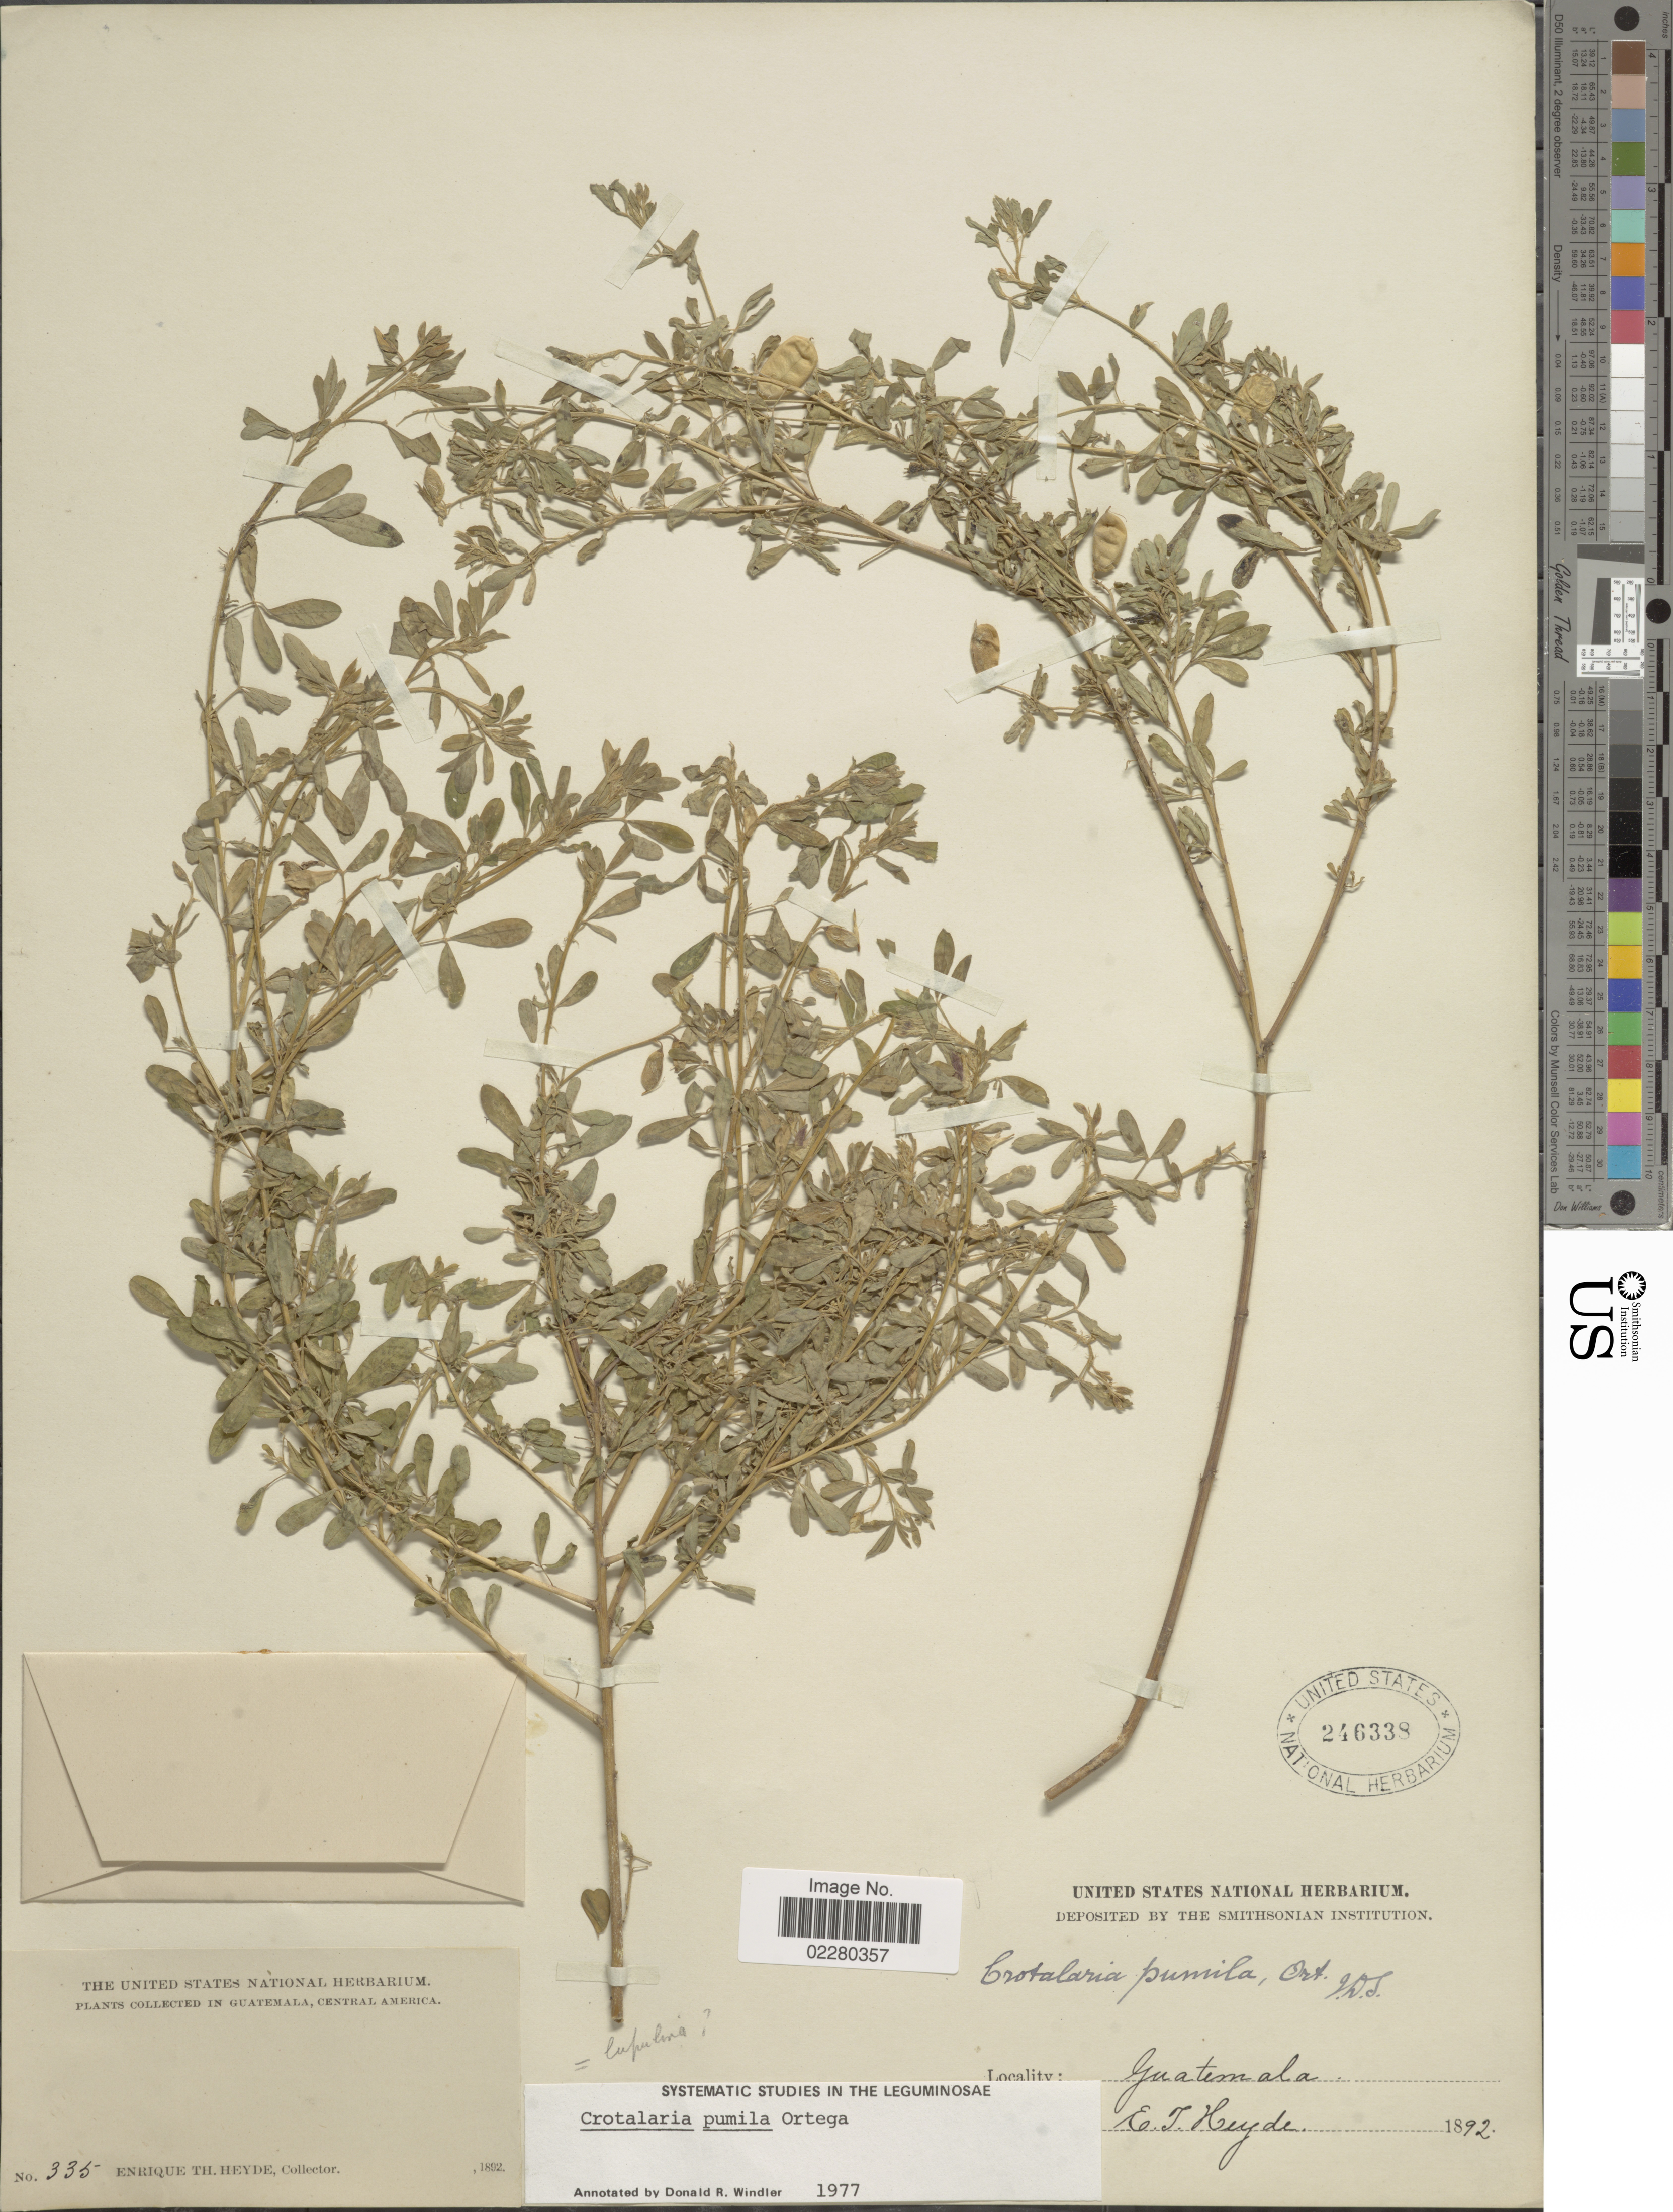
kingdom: Plantae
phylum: Tracheophyta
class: Magnoliopsida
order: Fabales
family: Fabaceae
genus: Crotalaria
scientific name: Crotalaria pumila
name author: Ortega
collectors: E. T. Heyde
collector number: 335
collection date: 1892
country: Guatemala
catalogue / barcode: US 246338